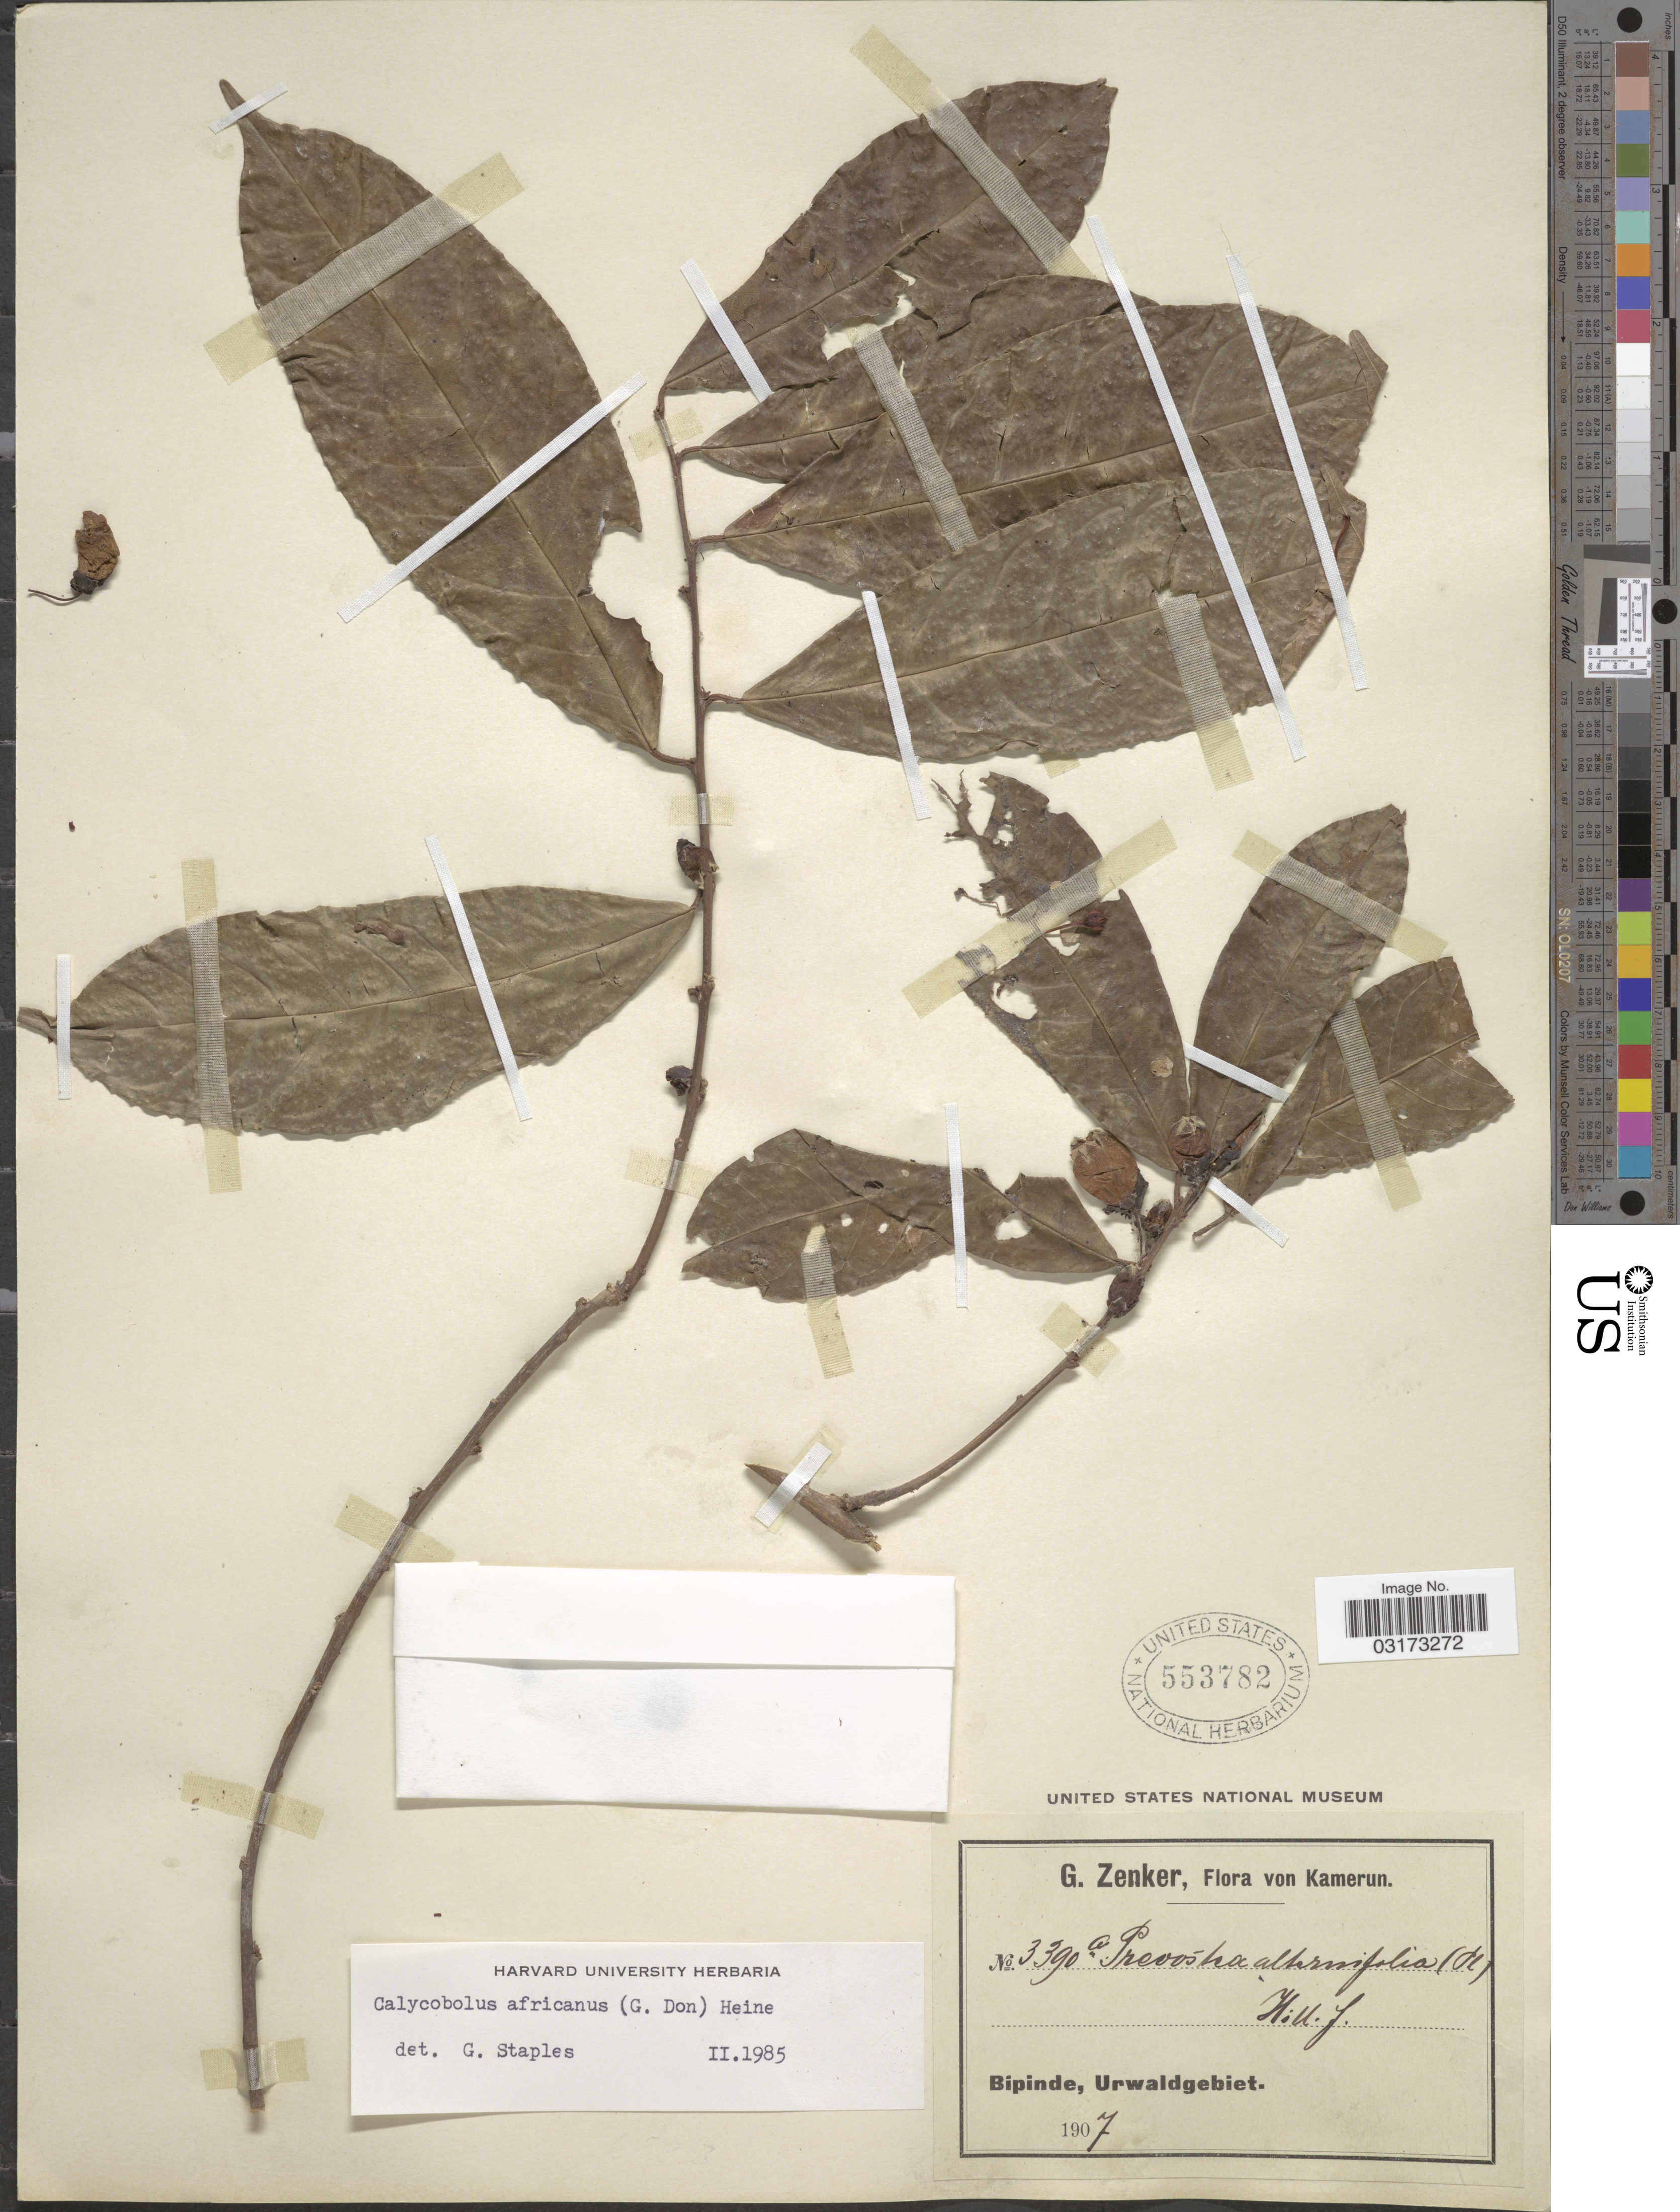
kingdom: Plantae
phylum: Tracheophyta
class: Magnoliopsida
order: Solanales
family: Convolvulaceae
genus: Calycobolus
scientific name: Calycobolus africanus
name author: (G. Don) Heine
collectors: G. A. Zenker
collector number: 3390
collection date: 1907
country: Cameroon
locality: Kamerun. Bipinde, Urwaldgebiet.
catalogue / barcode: US 553782